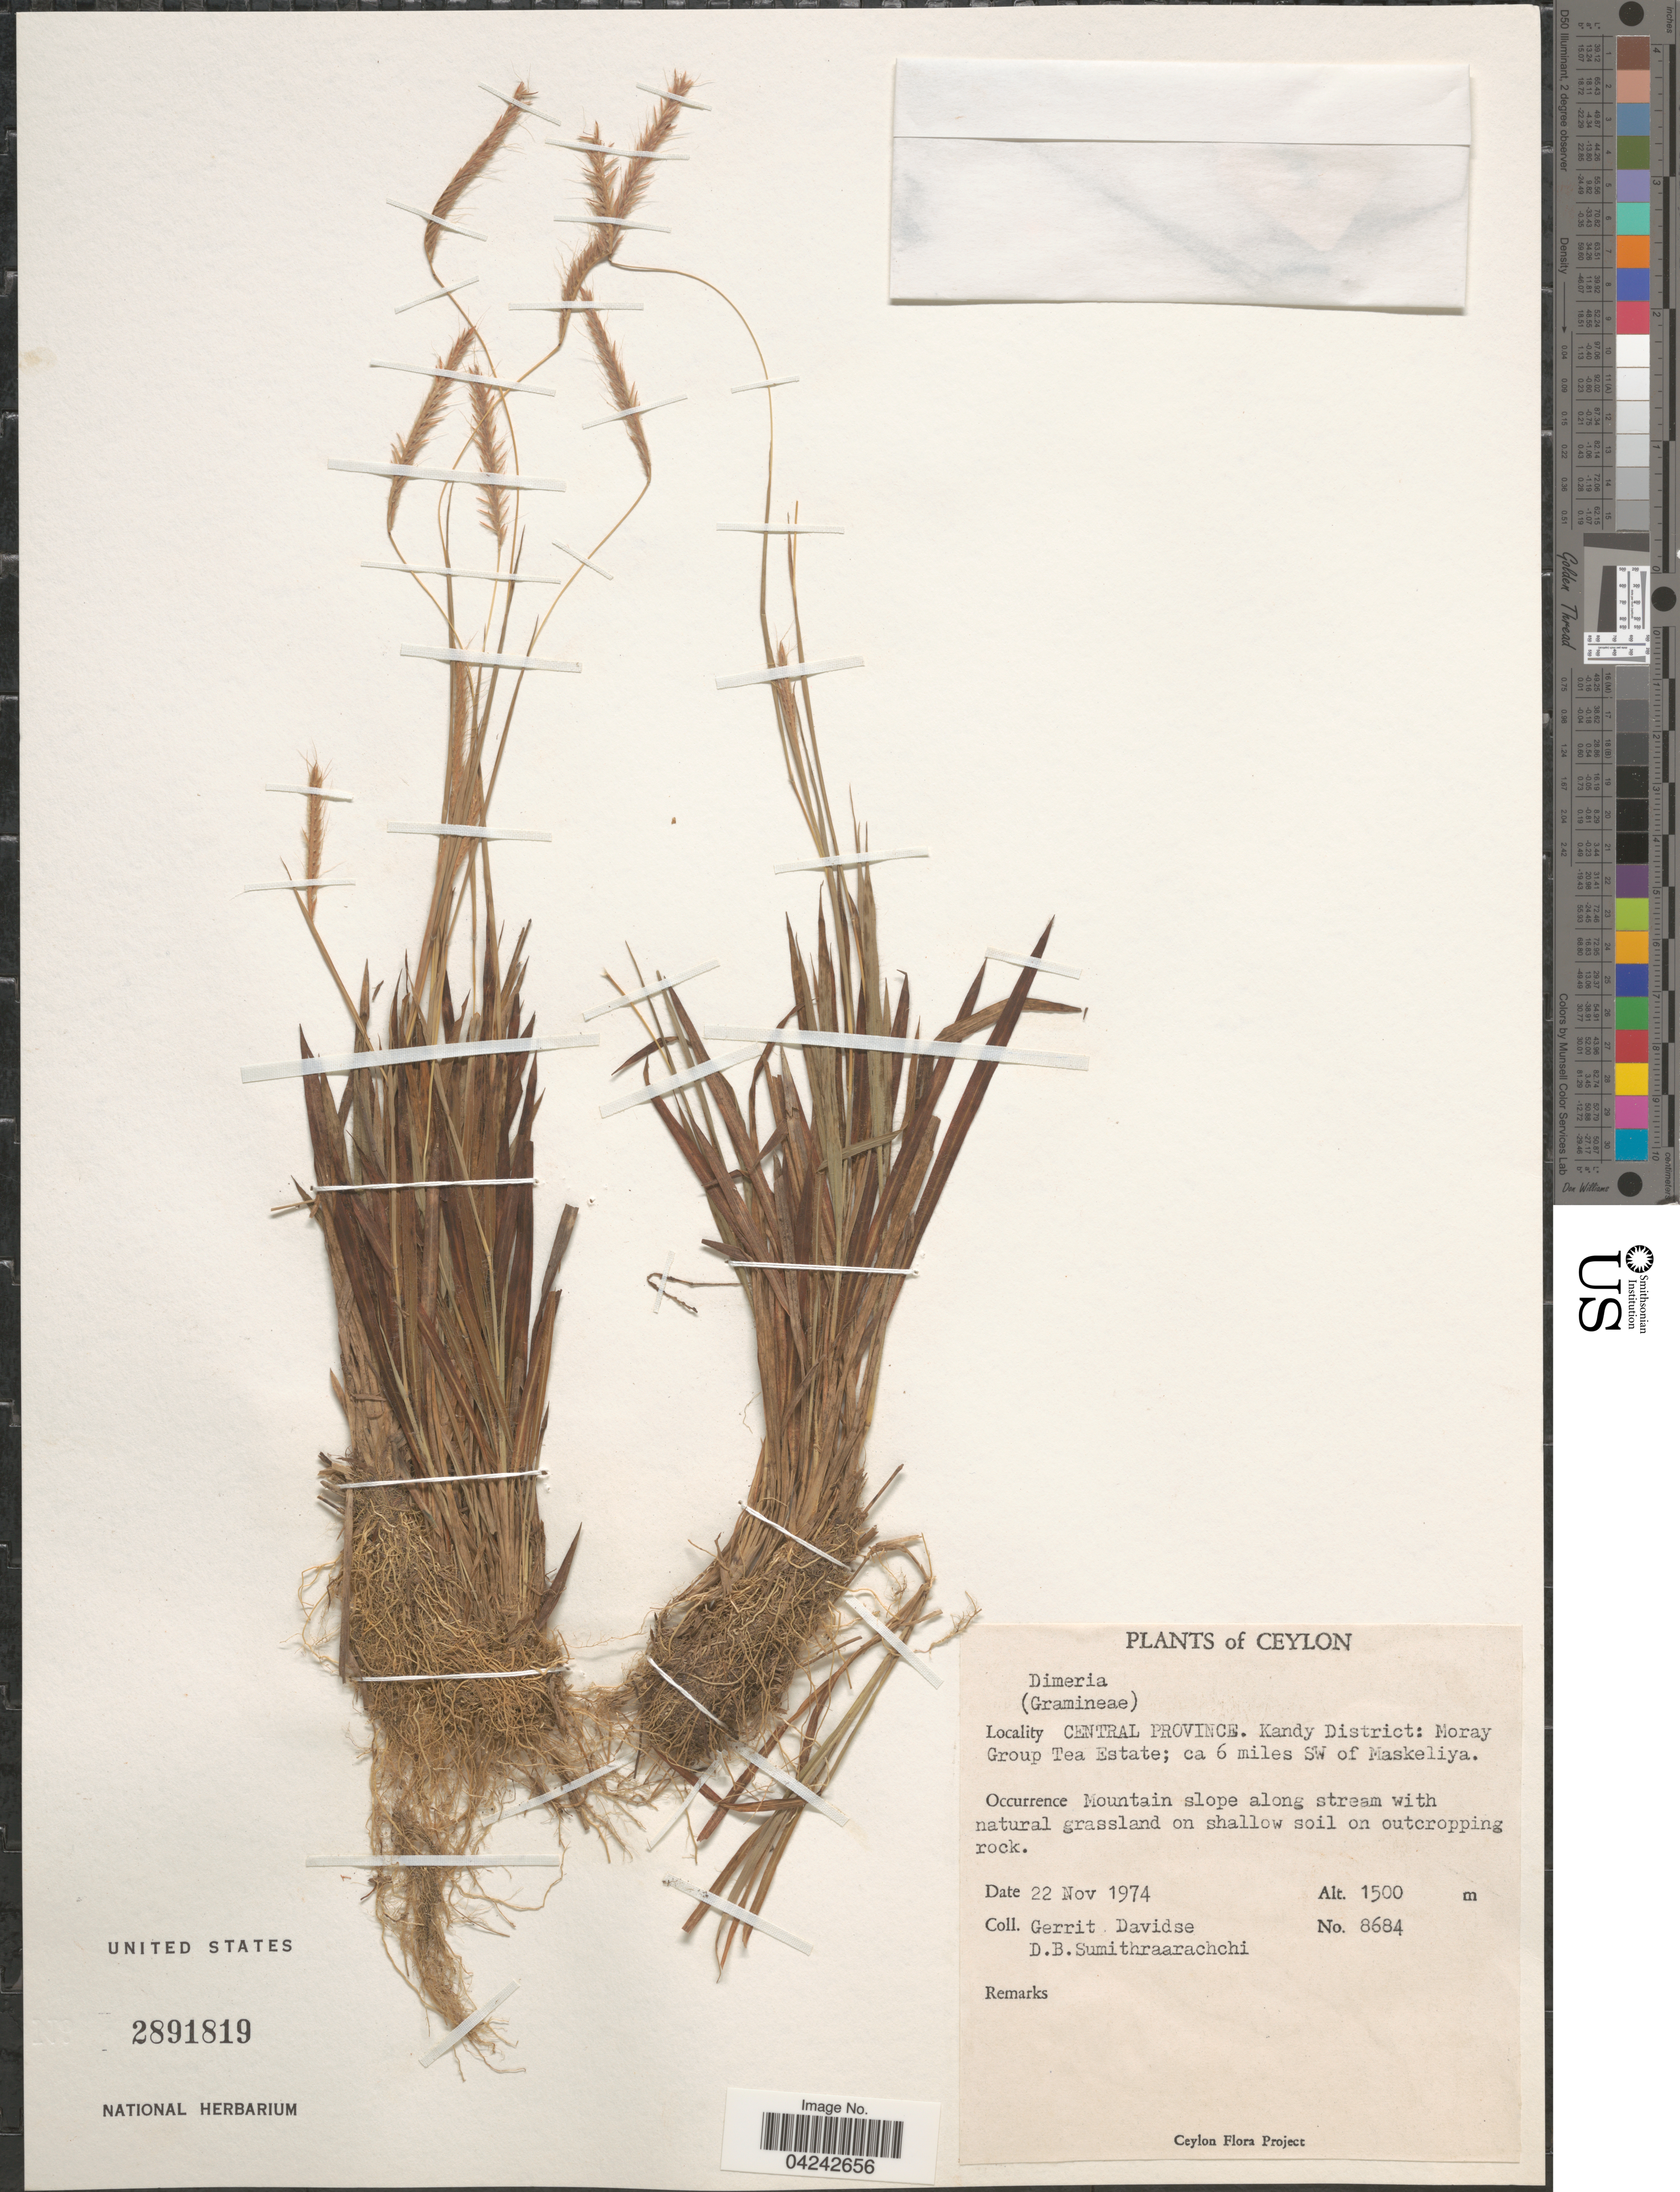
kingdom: Plantae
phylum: Tracheophyta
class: Liliopsida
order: Poales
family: Poaceae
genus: Dimeria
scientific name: Dimeria sp.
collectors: G. Davidse & D. B. Sumithraarachchi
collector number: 8684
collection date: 1974-11-22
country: Sri Lanka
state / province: Central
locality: Ceylon. Kandy District: Moray Group Tea Estate; ca 6 miles SW of Maskeliya.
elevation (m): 1500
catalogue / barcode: US 2891819